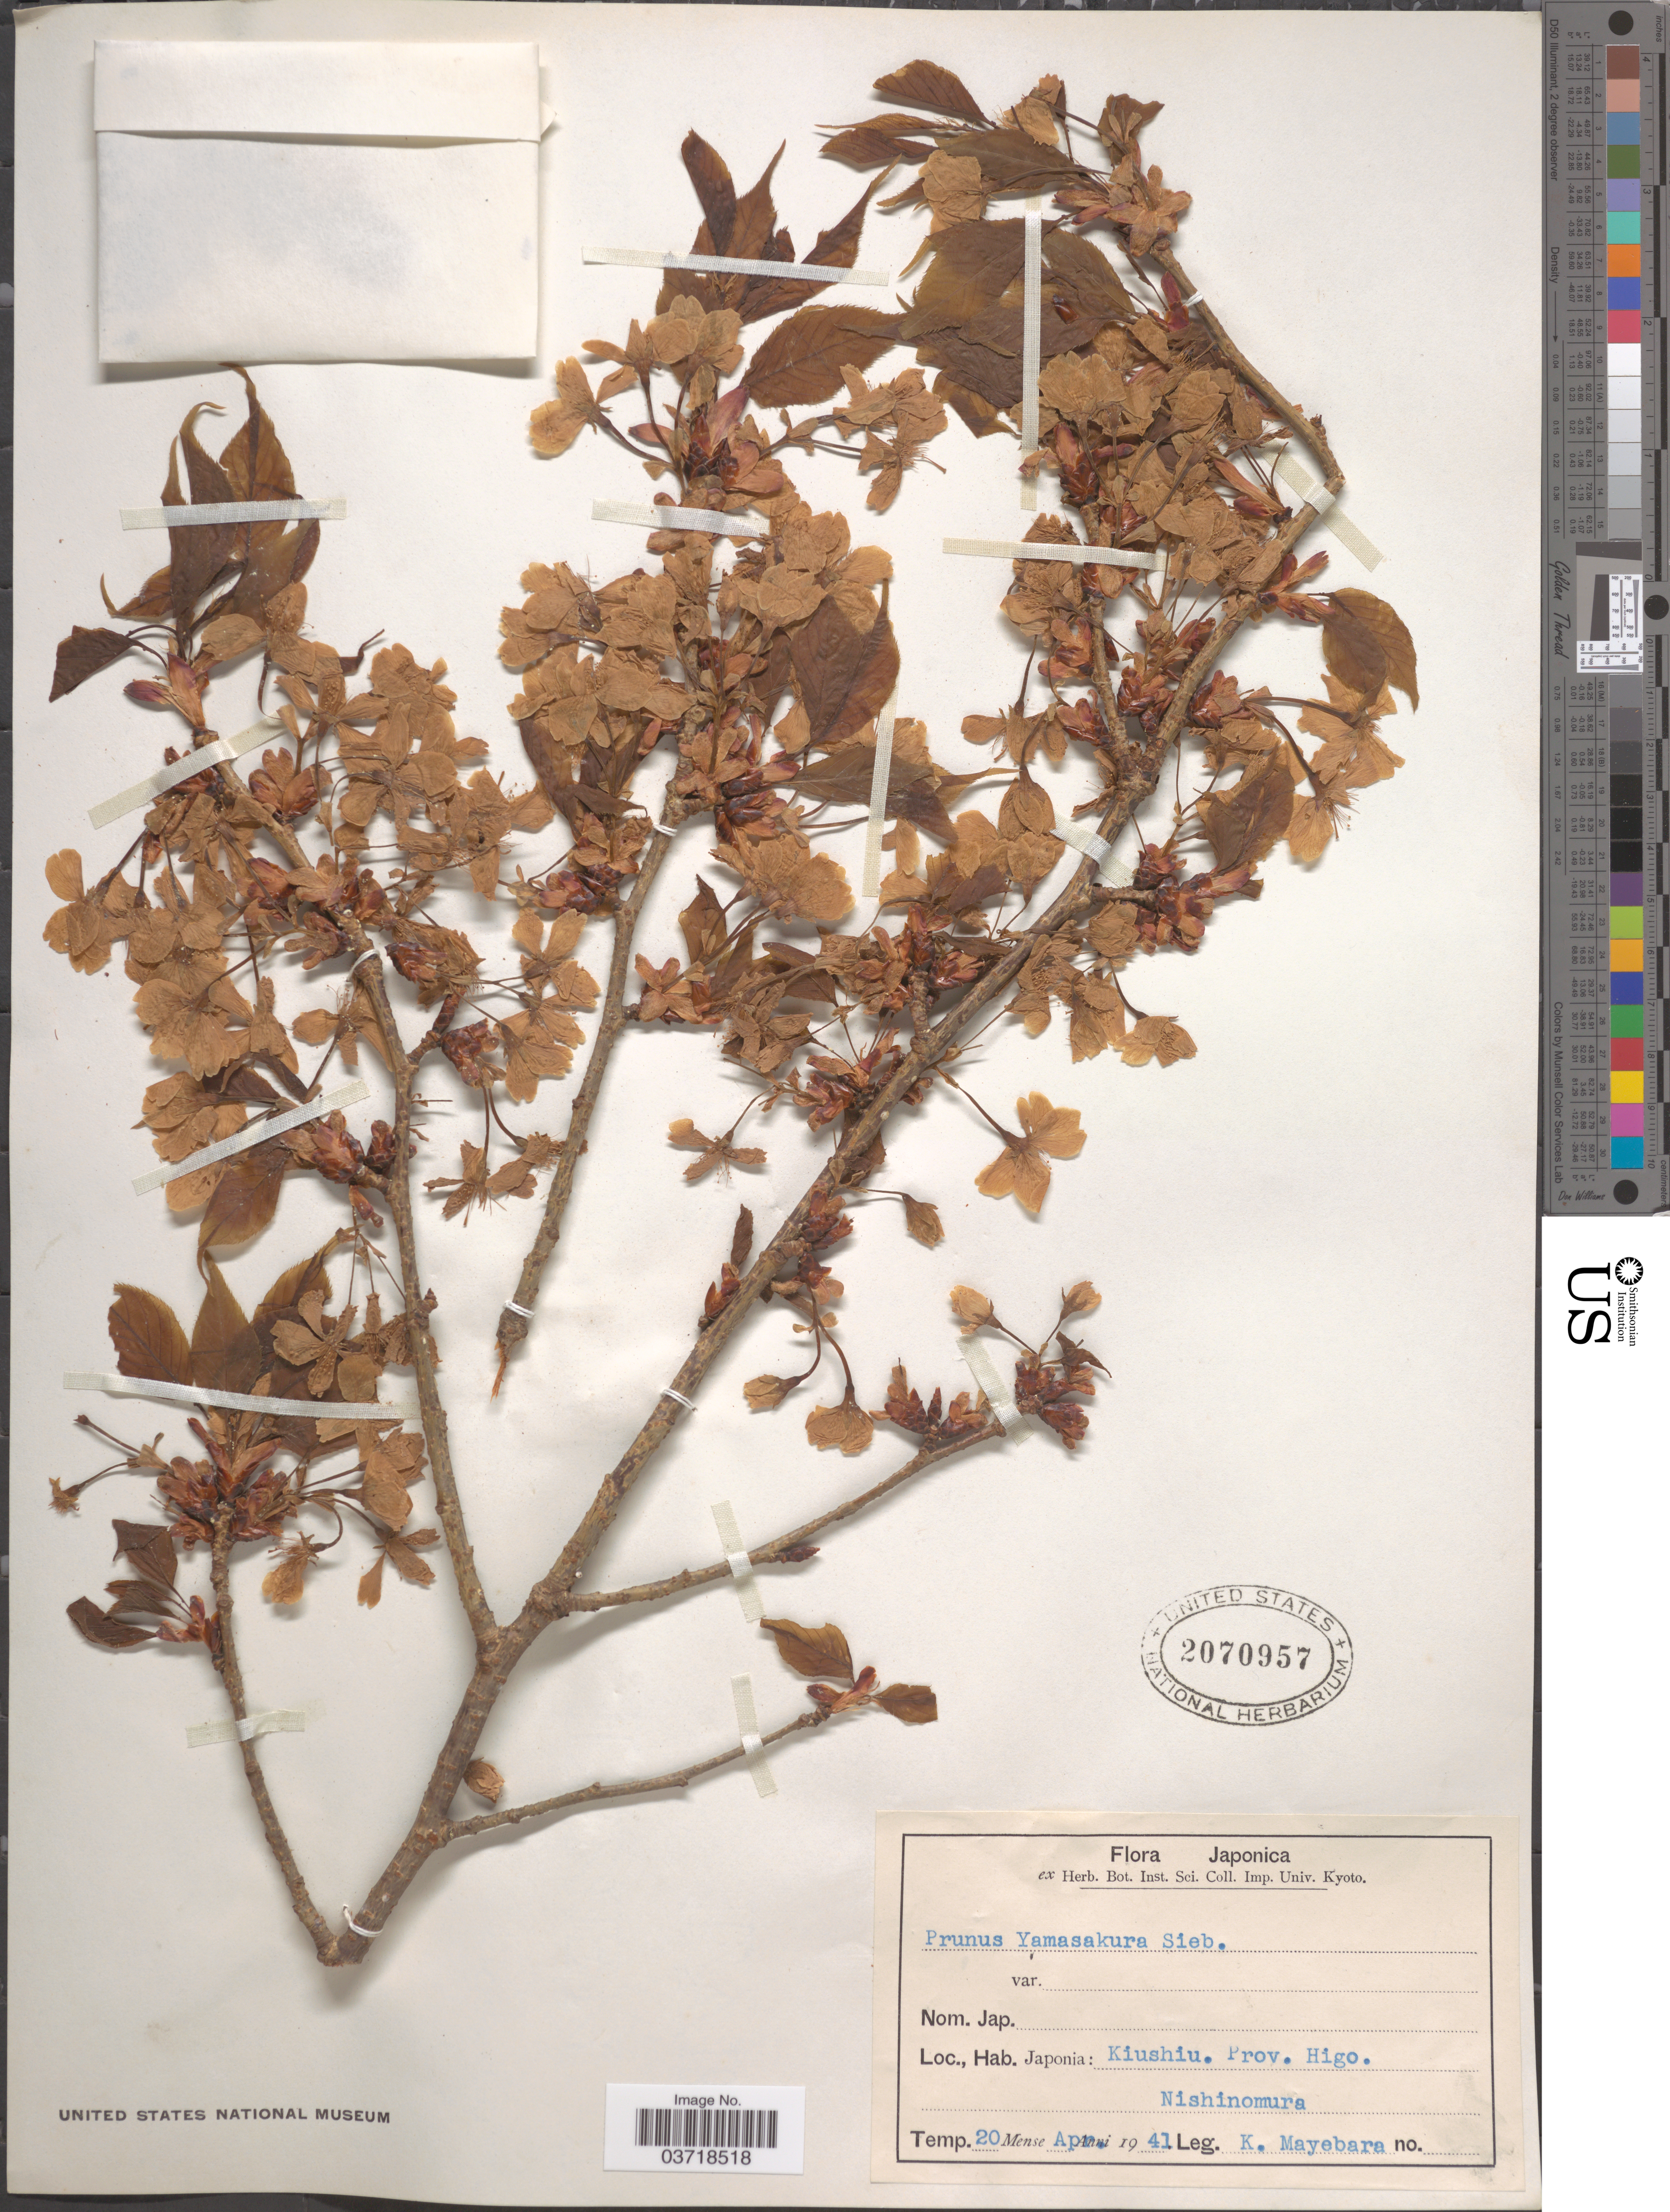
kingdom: Plantae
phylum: Tracheophyta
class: Magnoliopsida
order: Rosales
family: Rosaceae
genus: Prunus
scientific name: Prunus jamasakura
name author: Siebold ex Koidz.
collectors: K. Mayebara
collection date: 1941-04-20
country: Japan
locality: Kiushiu. Prov. Higo. Nishinomura.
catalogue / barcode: US 2070957